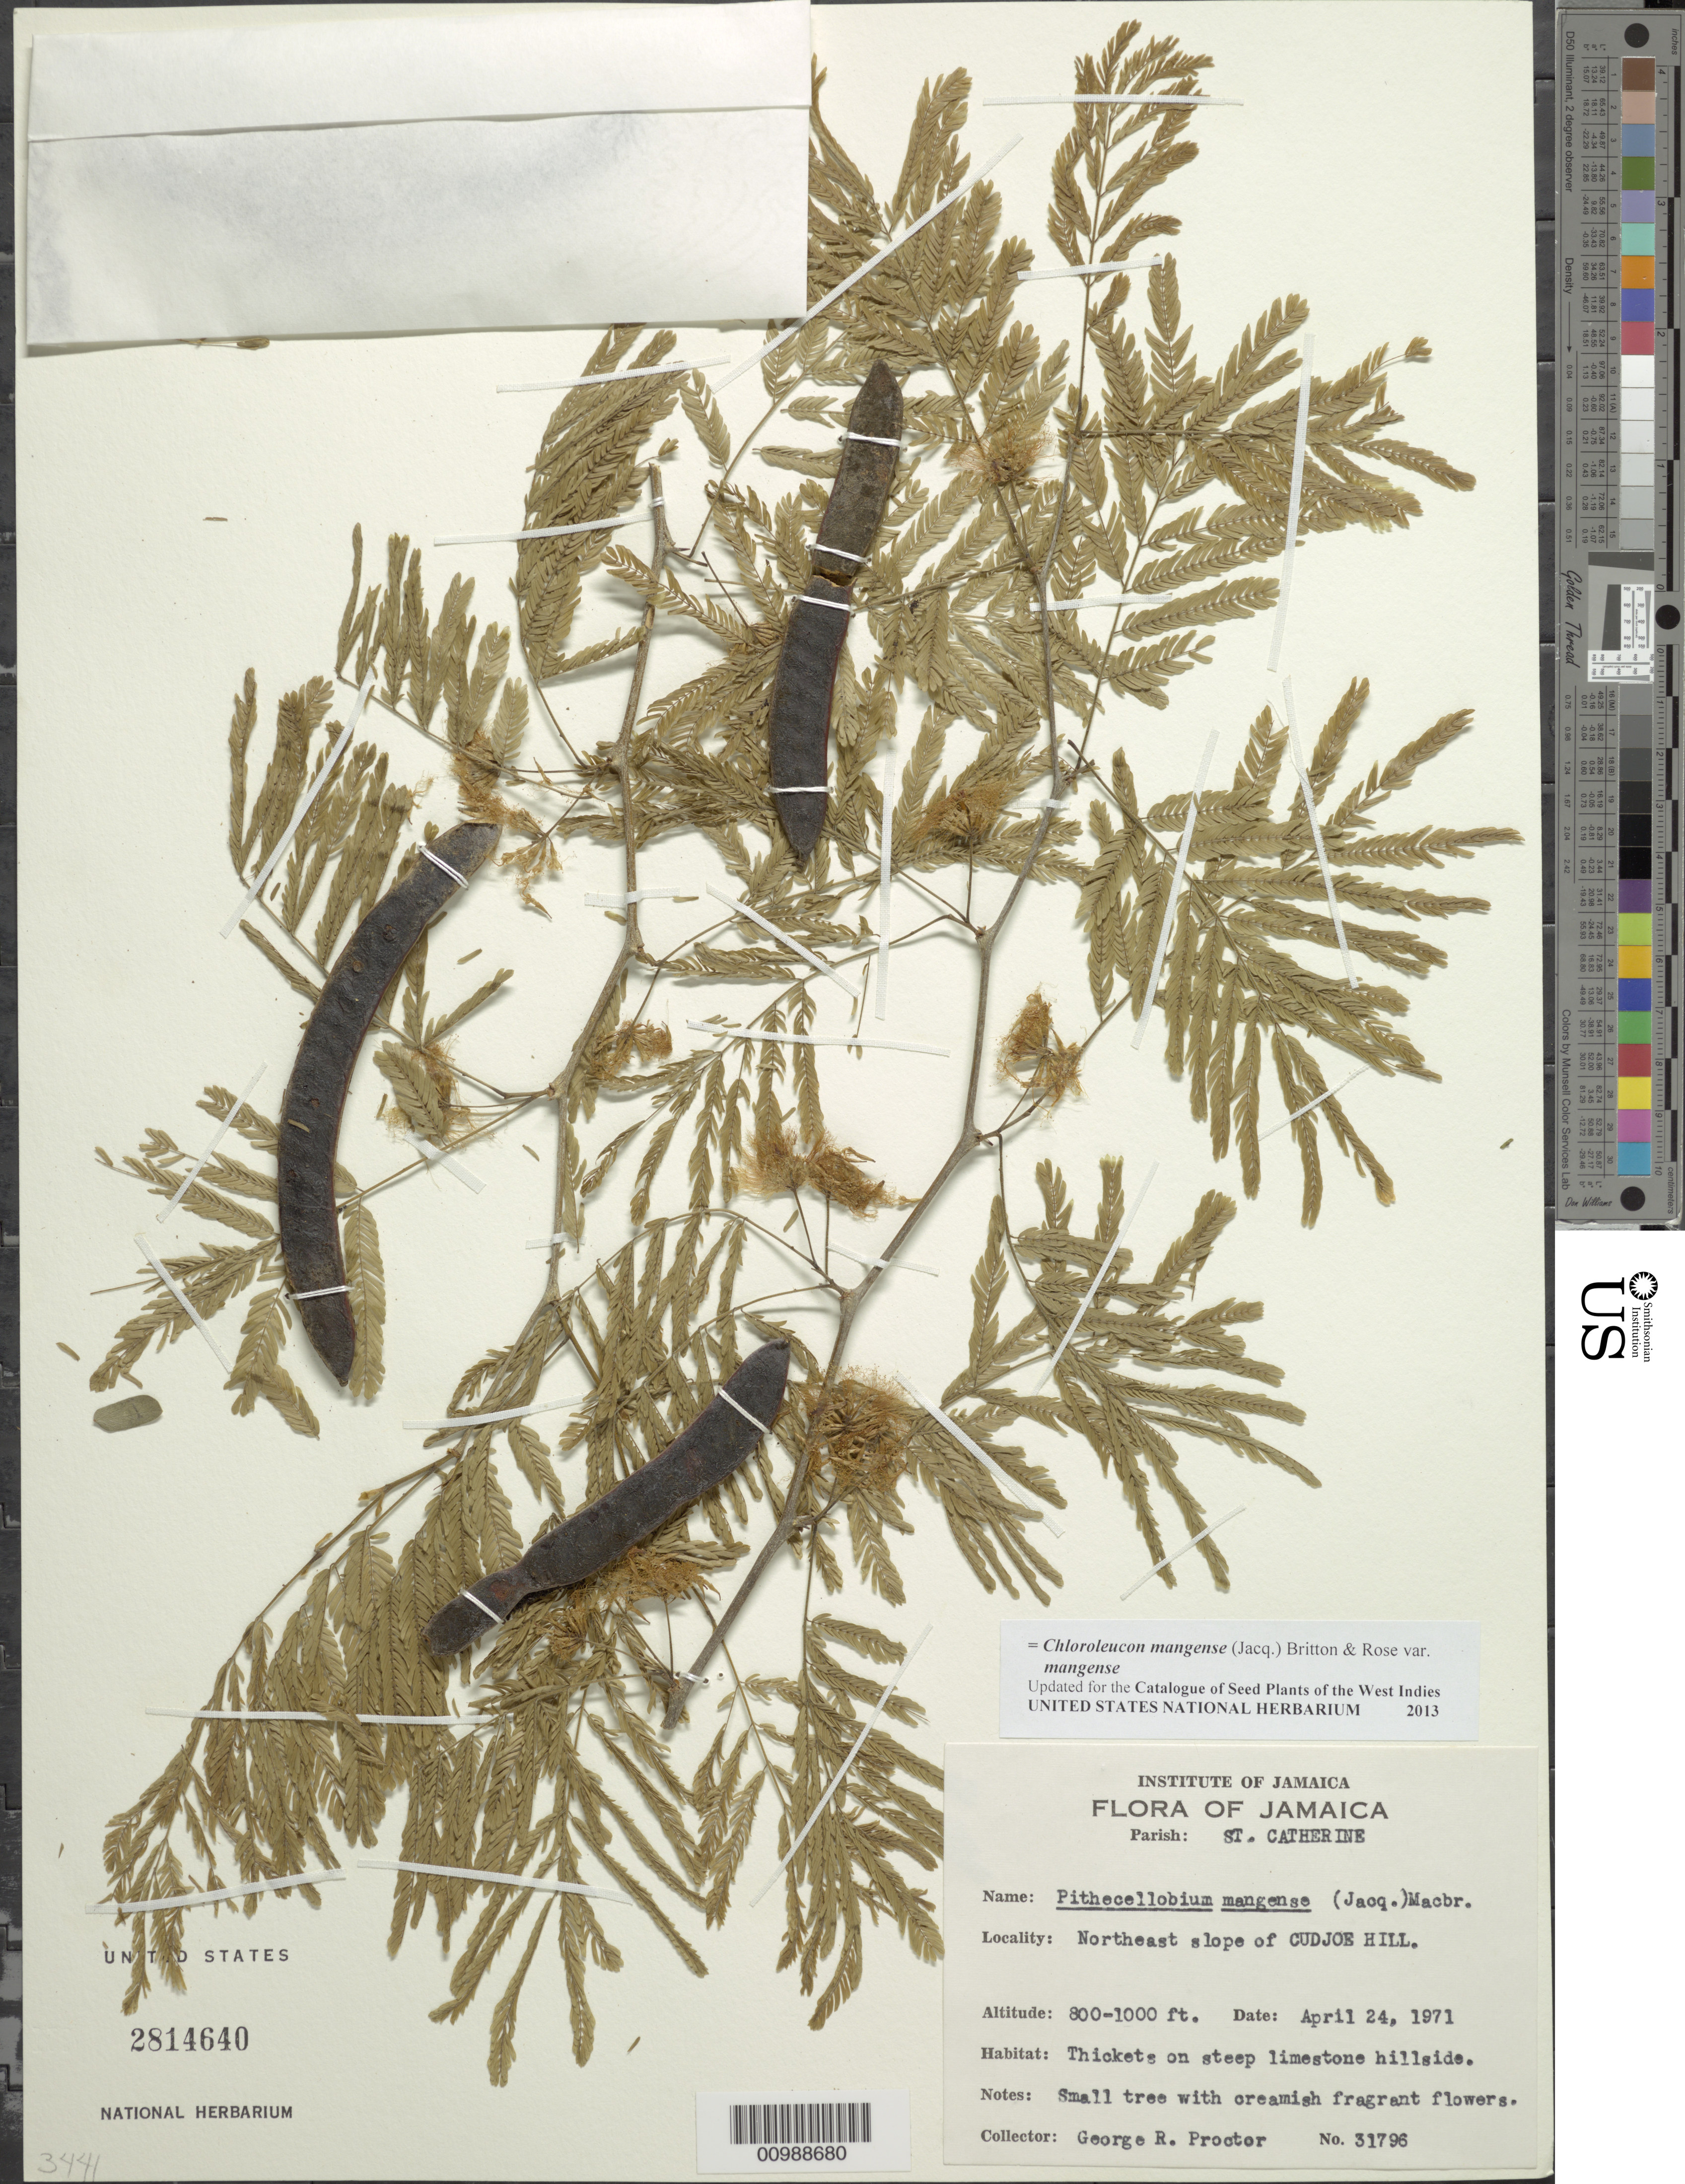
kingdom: Plantae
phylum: Tracheophyta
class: Magnoliopsida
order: Fabales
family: Fabaceae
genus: Chloroleucon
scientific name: Chloroleucon mangense var. mangense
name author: (Jacq.) Britton & Rose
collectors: G. R. Proctor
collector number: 31796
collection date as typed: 24 Apr 1971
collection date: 1971-04-24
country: Jamaica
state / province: Saint Catherine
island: Jamaica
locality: NE slope of Cudjoe Hill.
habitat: Thickets on steep limestone hillside.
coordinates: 0 N, 0 E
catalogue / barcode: US 2814640